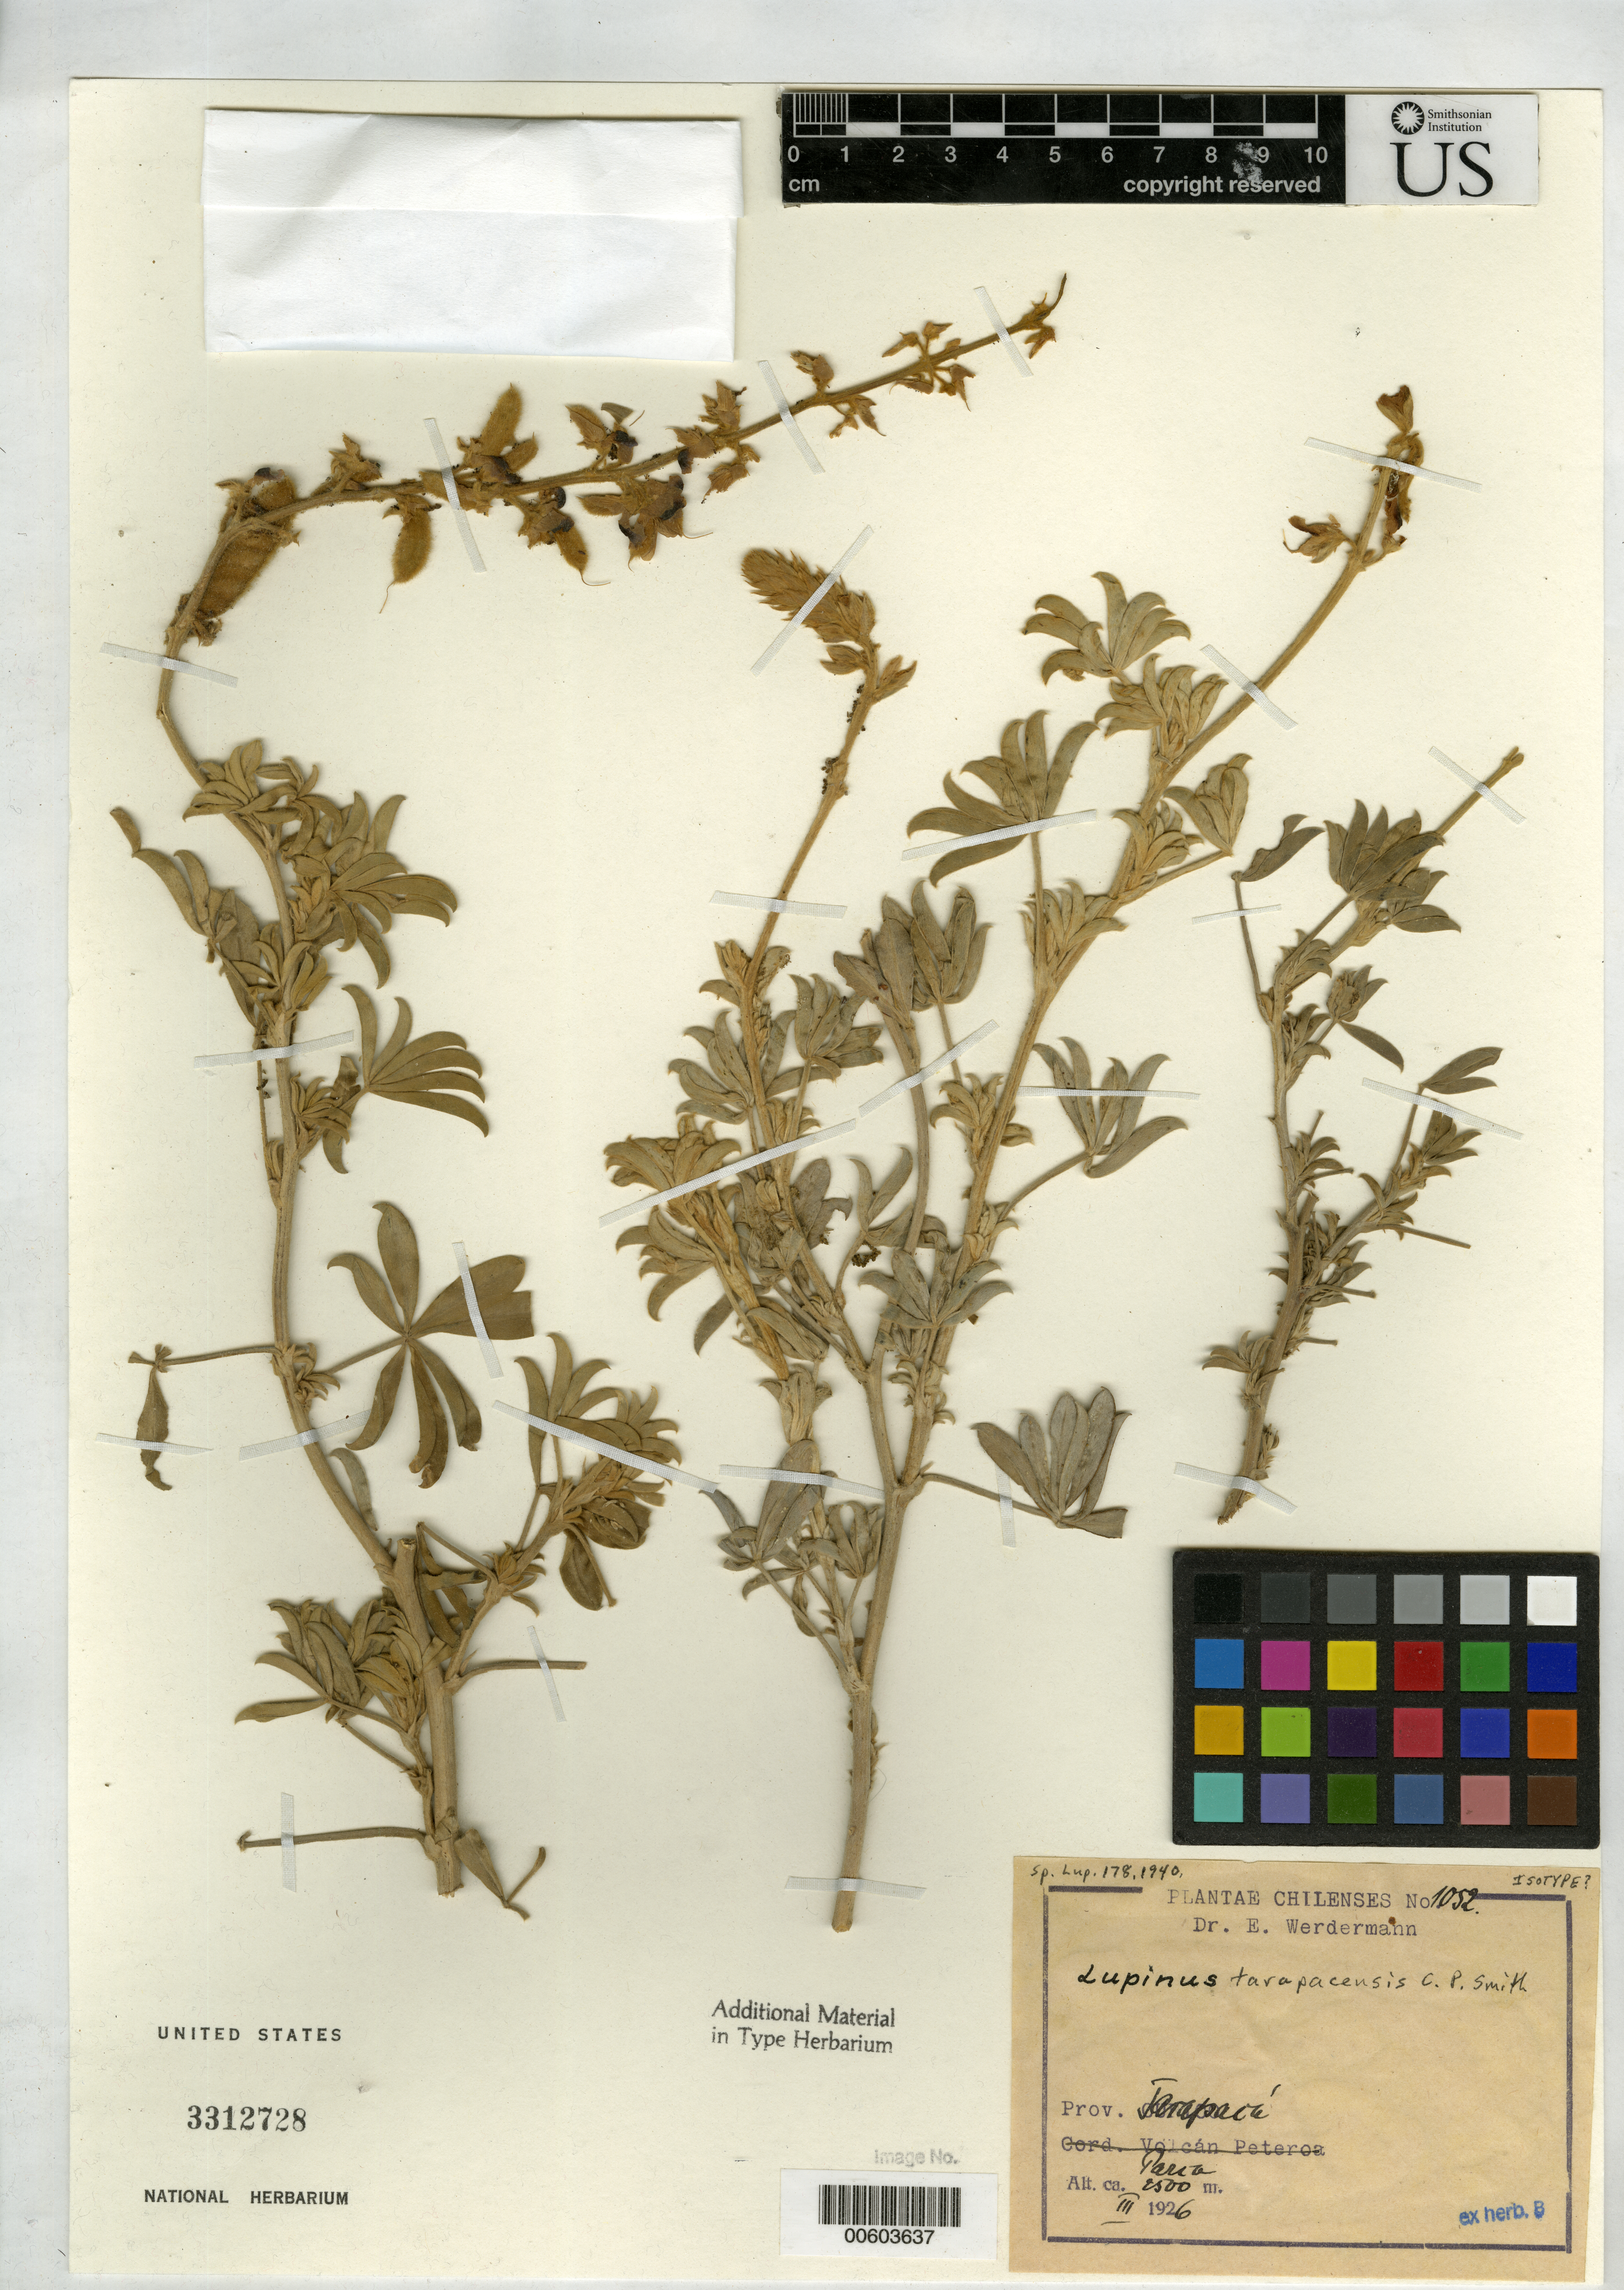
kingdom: Plantae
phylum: Tracheophyta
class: Magnoliopsida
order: Fabales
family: Fabaceae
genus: Lupinus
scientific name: Lupinus tarapacensis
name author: C.P. Sm.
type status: Isotype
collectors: E. Werdermann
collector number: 1052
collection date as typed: Mar 1926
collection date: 1926-03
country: Chile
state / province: Tarapacá (I)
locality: Tarapacá.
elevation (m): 2500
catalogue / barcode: US 3312728